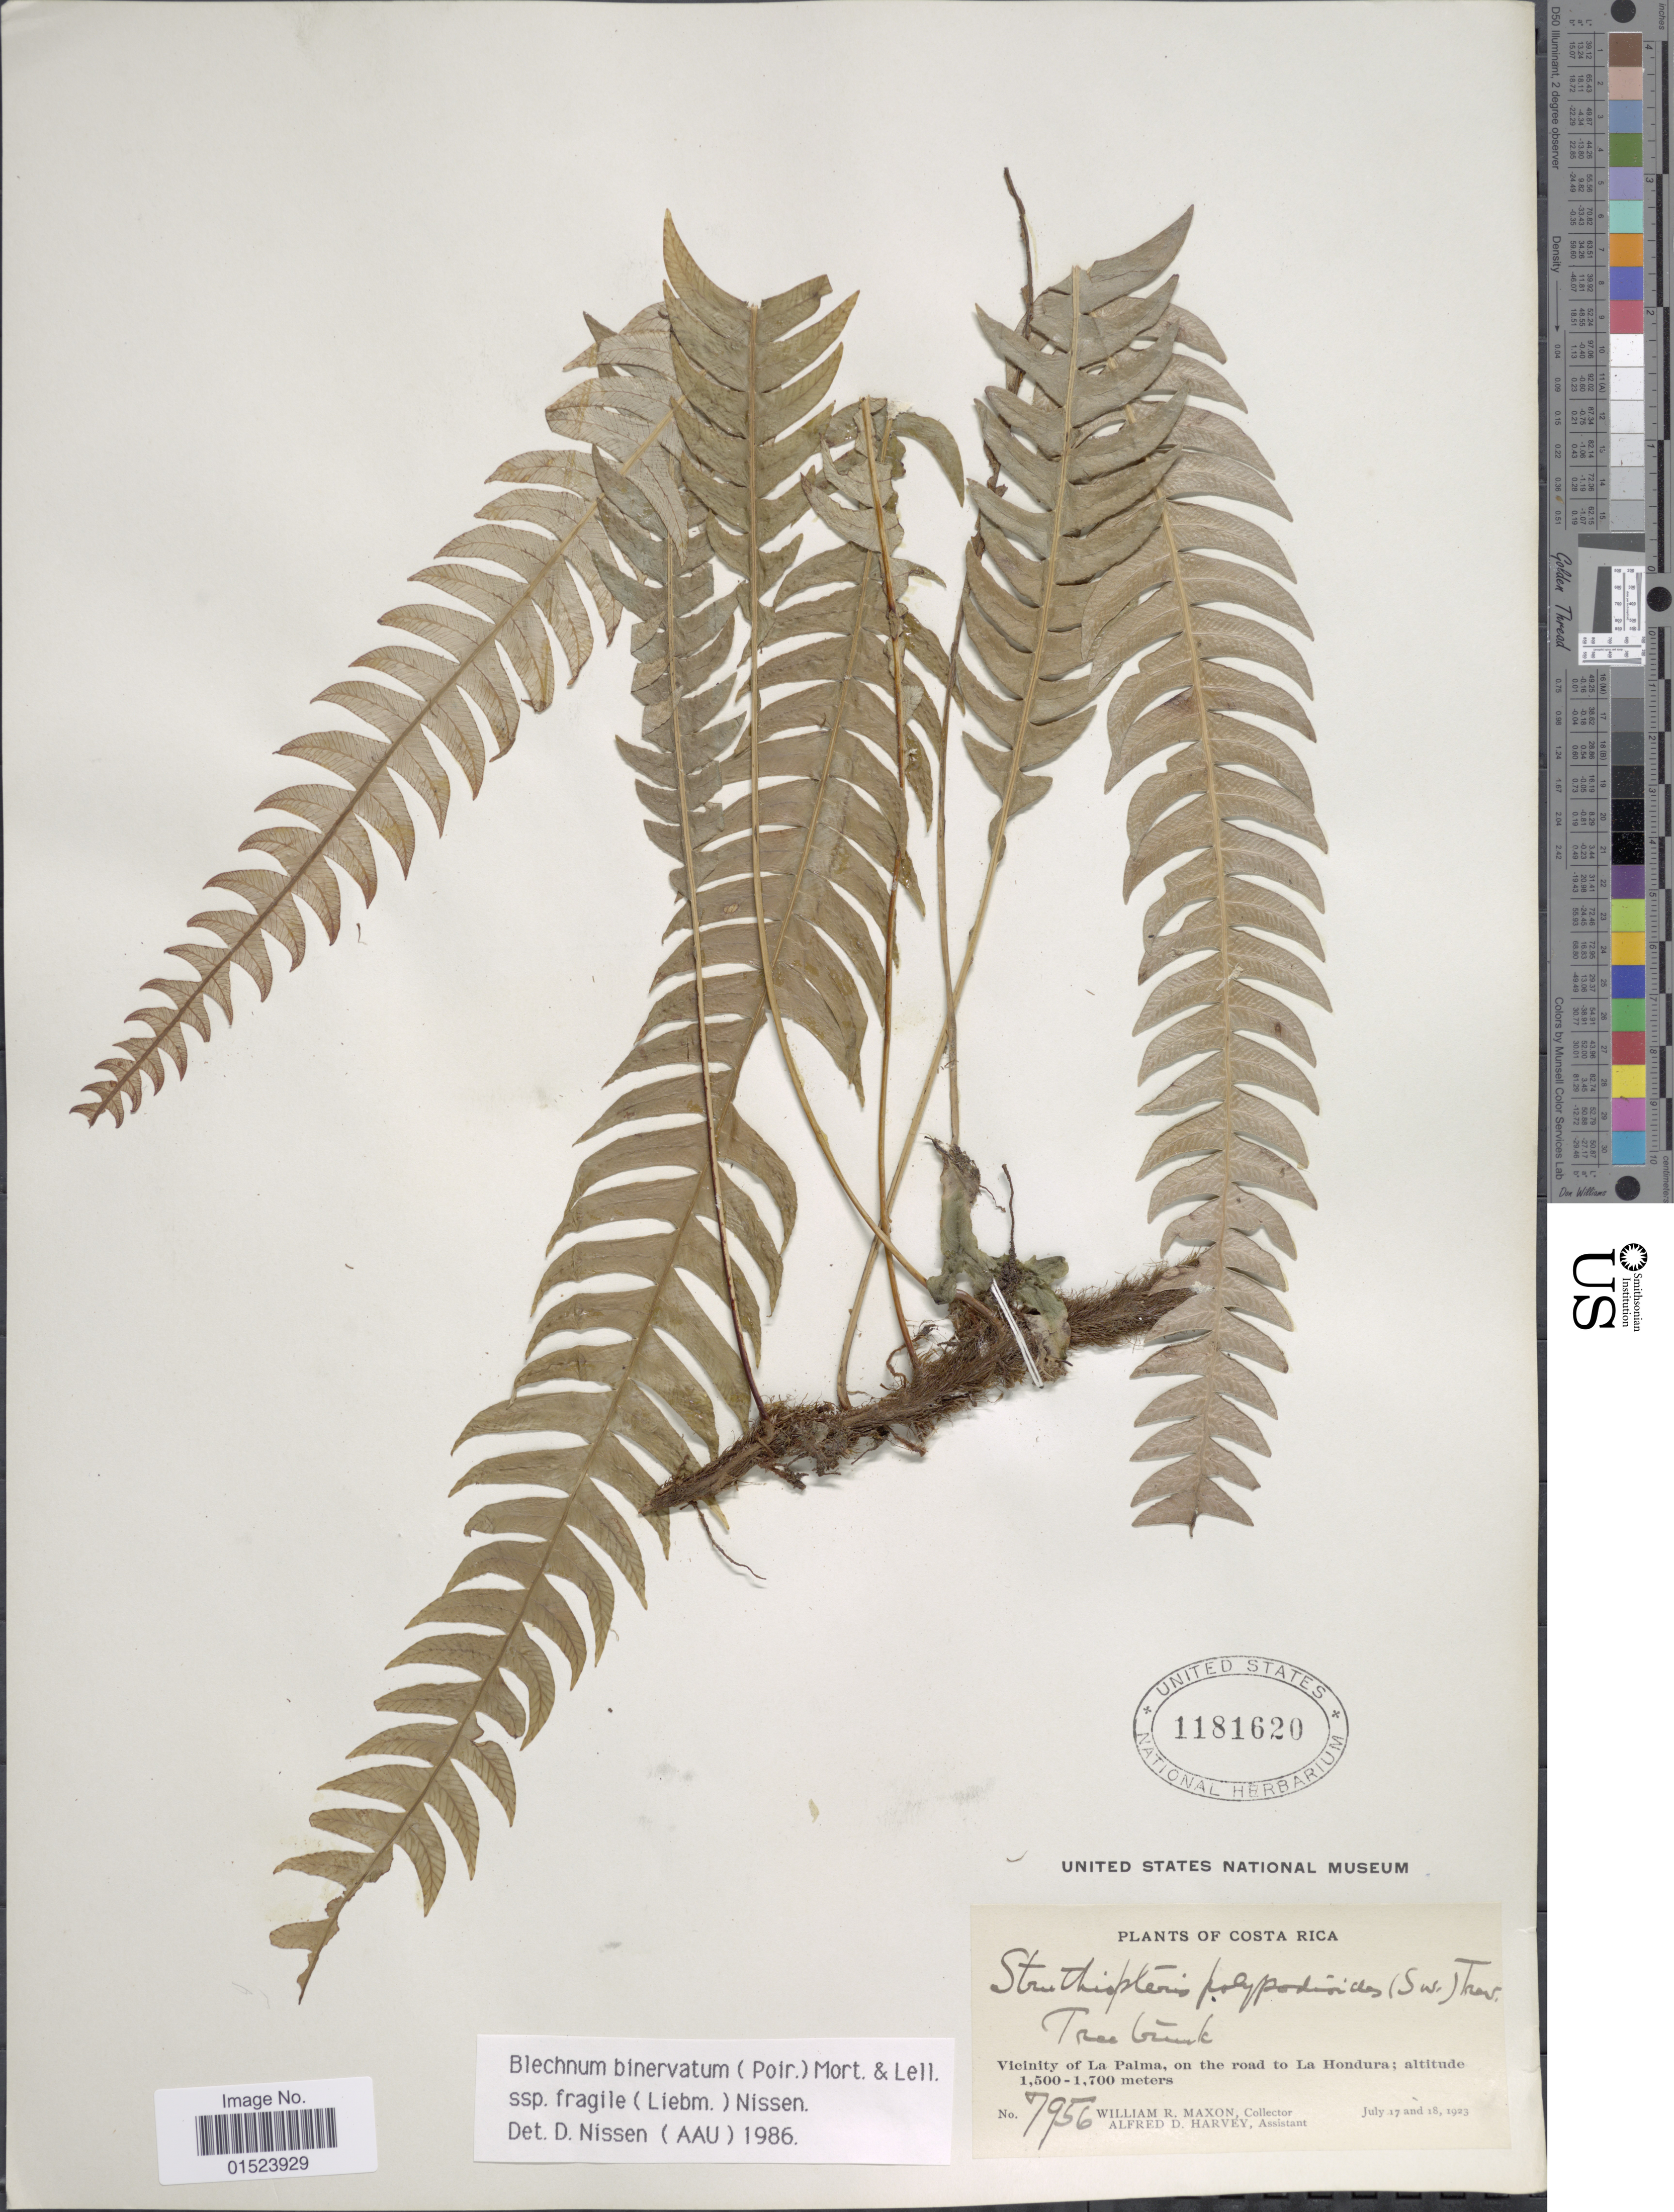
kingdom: Plantae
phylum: Tracheophyta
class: Polypodiopsida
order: Polypodiales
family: Blechnaceae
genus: Blechnum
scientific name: Blechnum fragile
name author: (Liebm.) C.V. Morton & Lellinger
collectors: W. R. Maxon & A. D. Harvey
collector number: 7956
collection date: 1923-07-17/1923-07-18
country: Costa Rica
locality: Vicinity of La Palma, on the road to La Hondura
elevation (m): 1500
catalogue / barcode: US 1181620